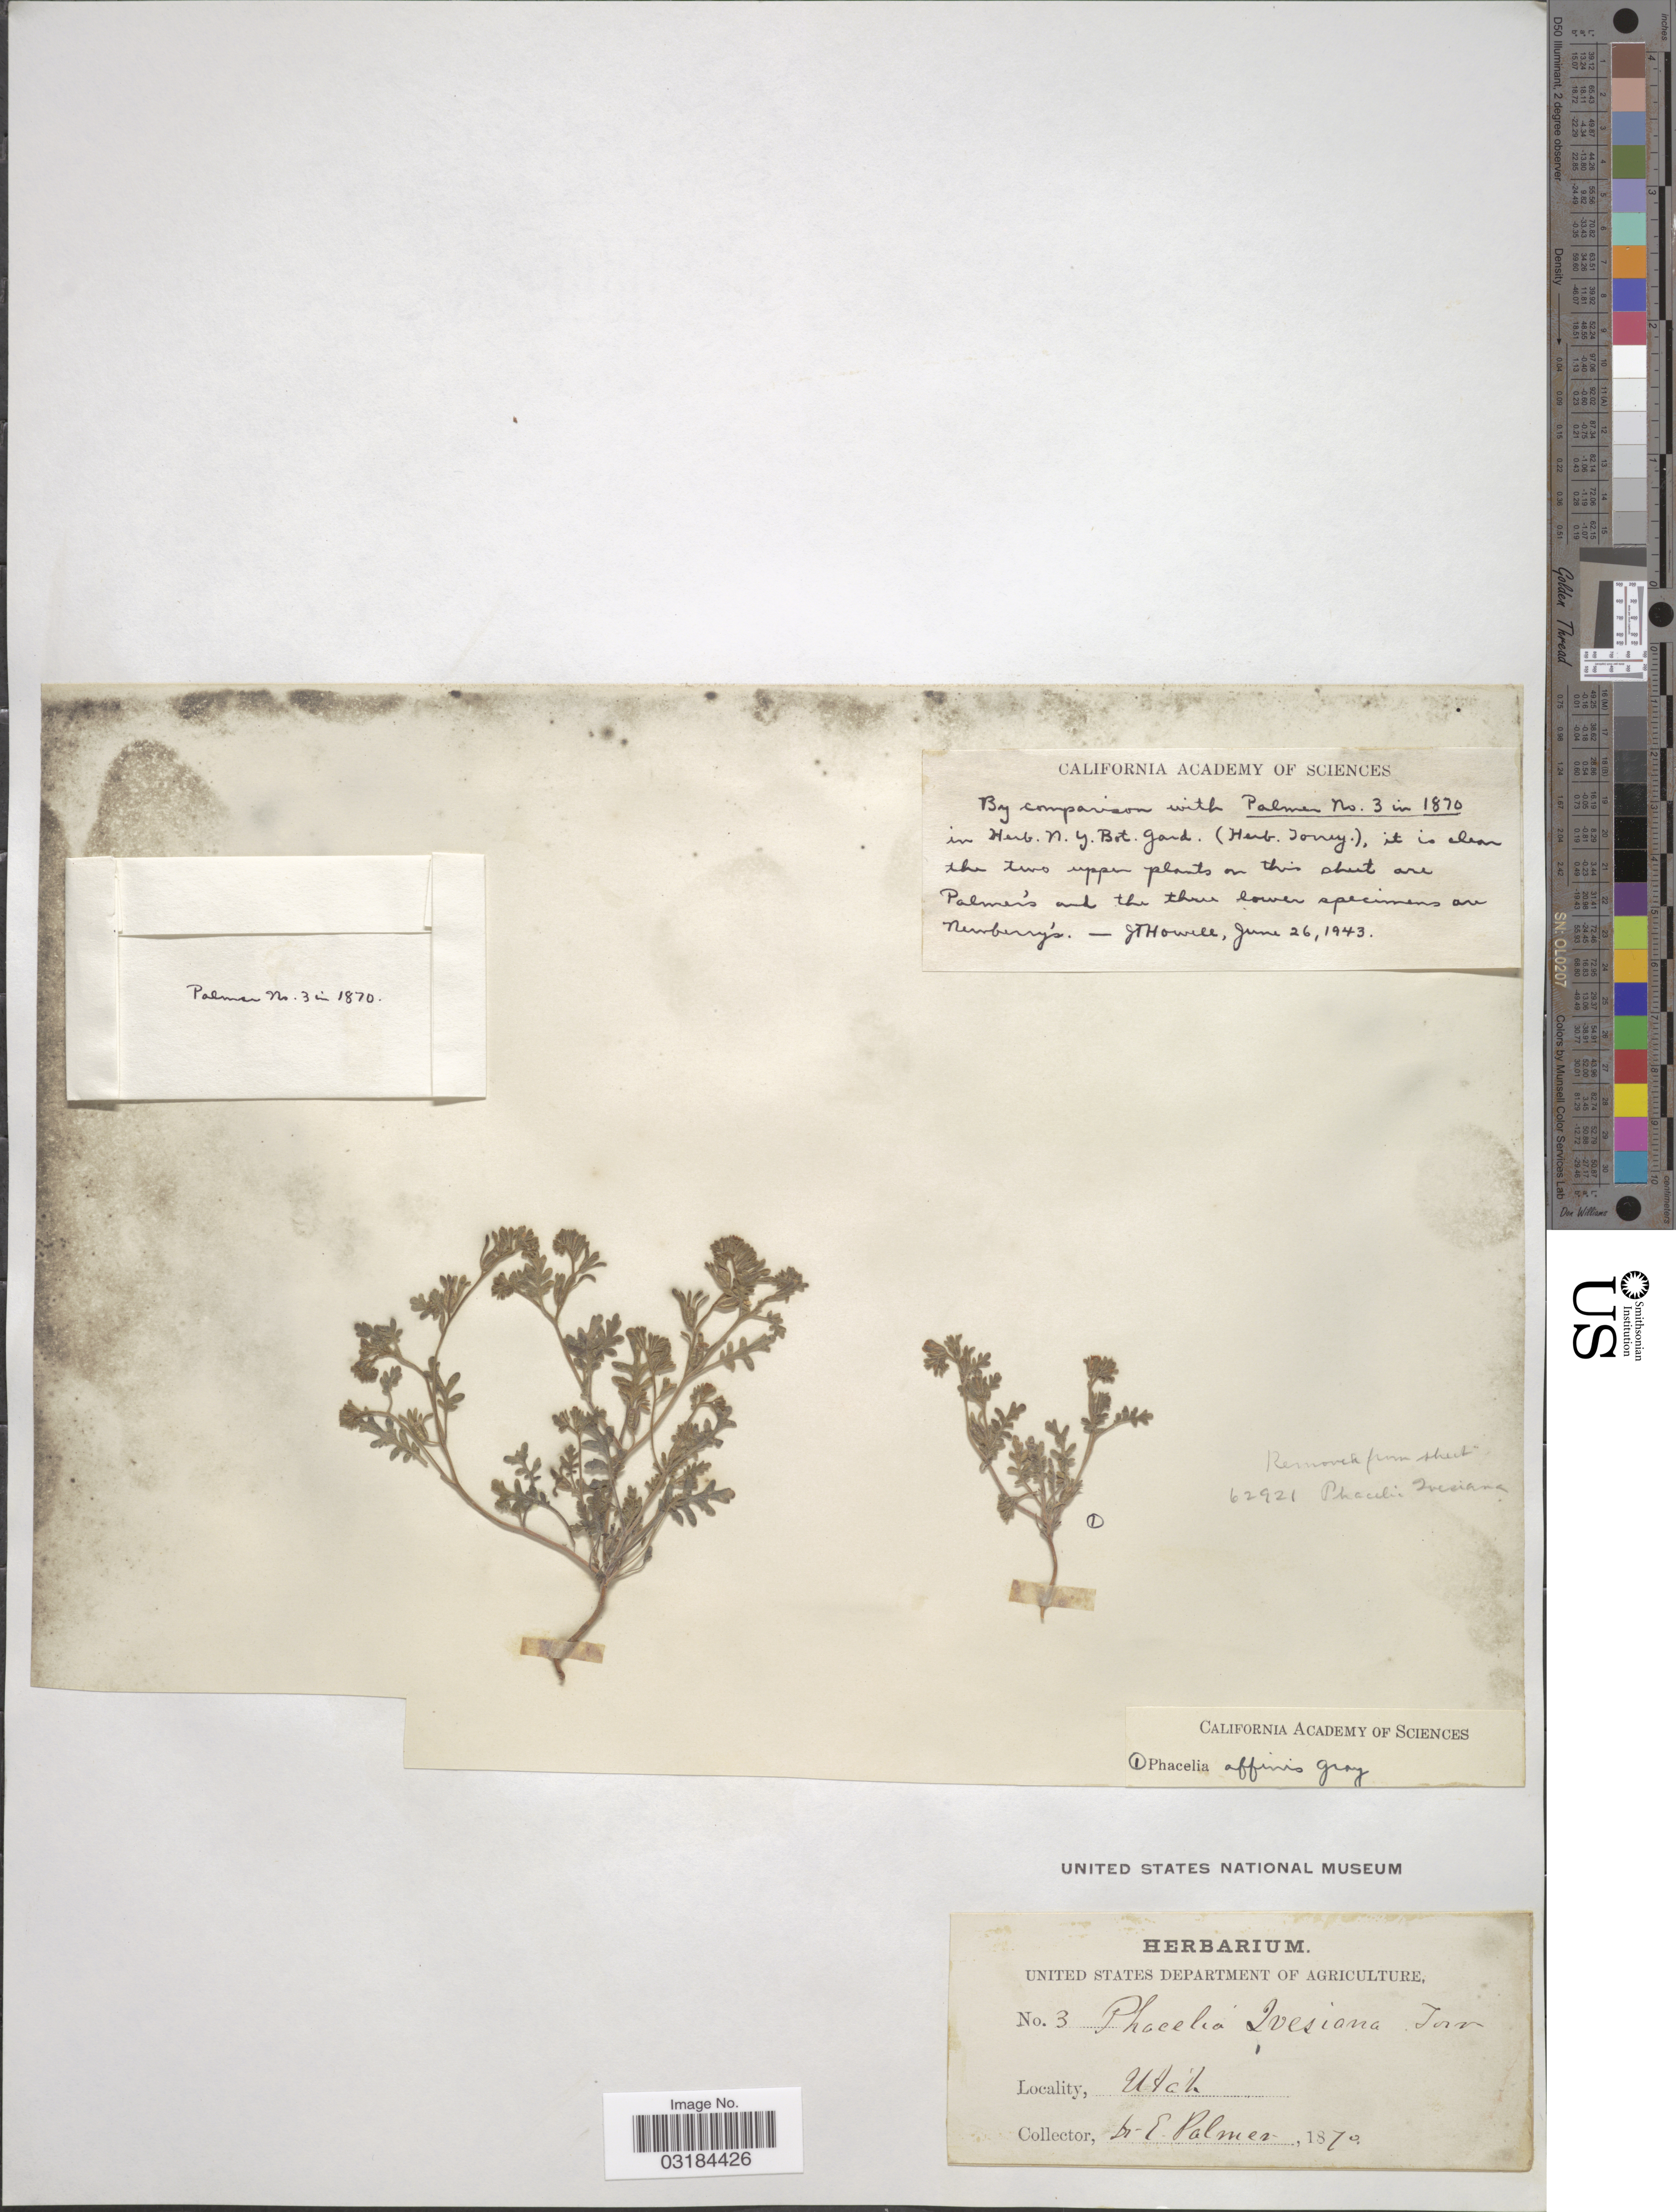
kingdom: Plantae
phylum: Tracheophyta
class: Magnoliopsida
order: Boraginales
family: Hydrophyllaceae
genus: Phacelia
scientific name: Phacelia affinis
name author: A. Gray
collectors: E. Palmer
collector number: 3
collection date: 1870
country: United States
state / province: Utah